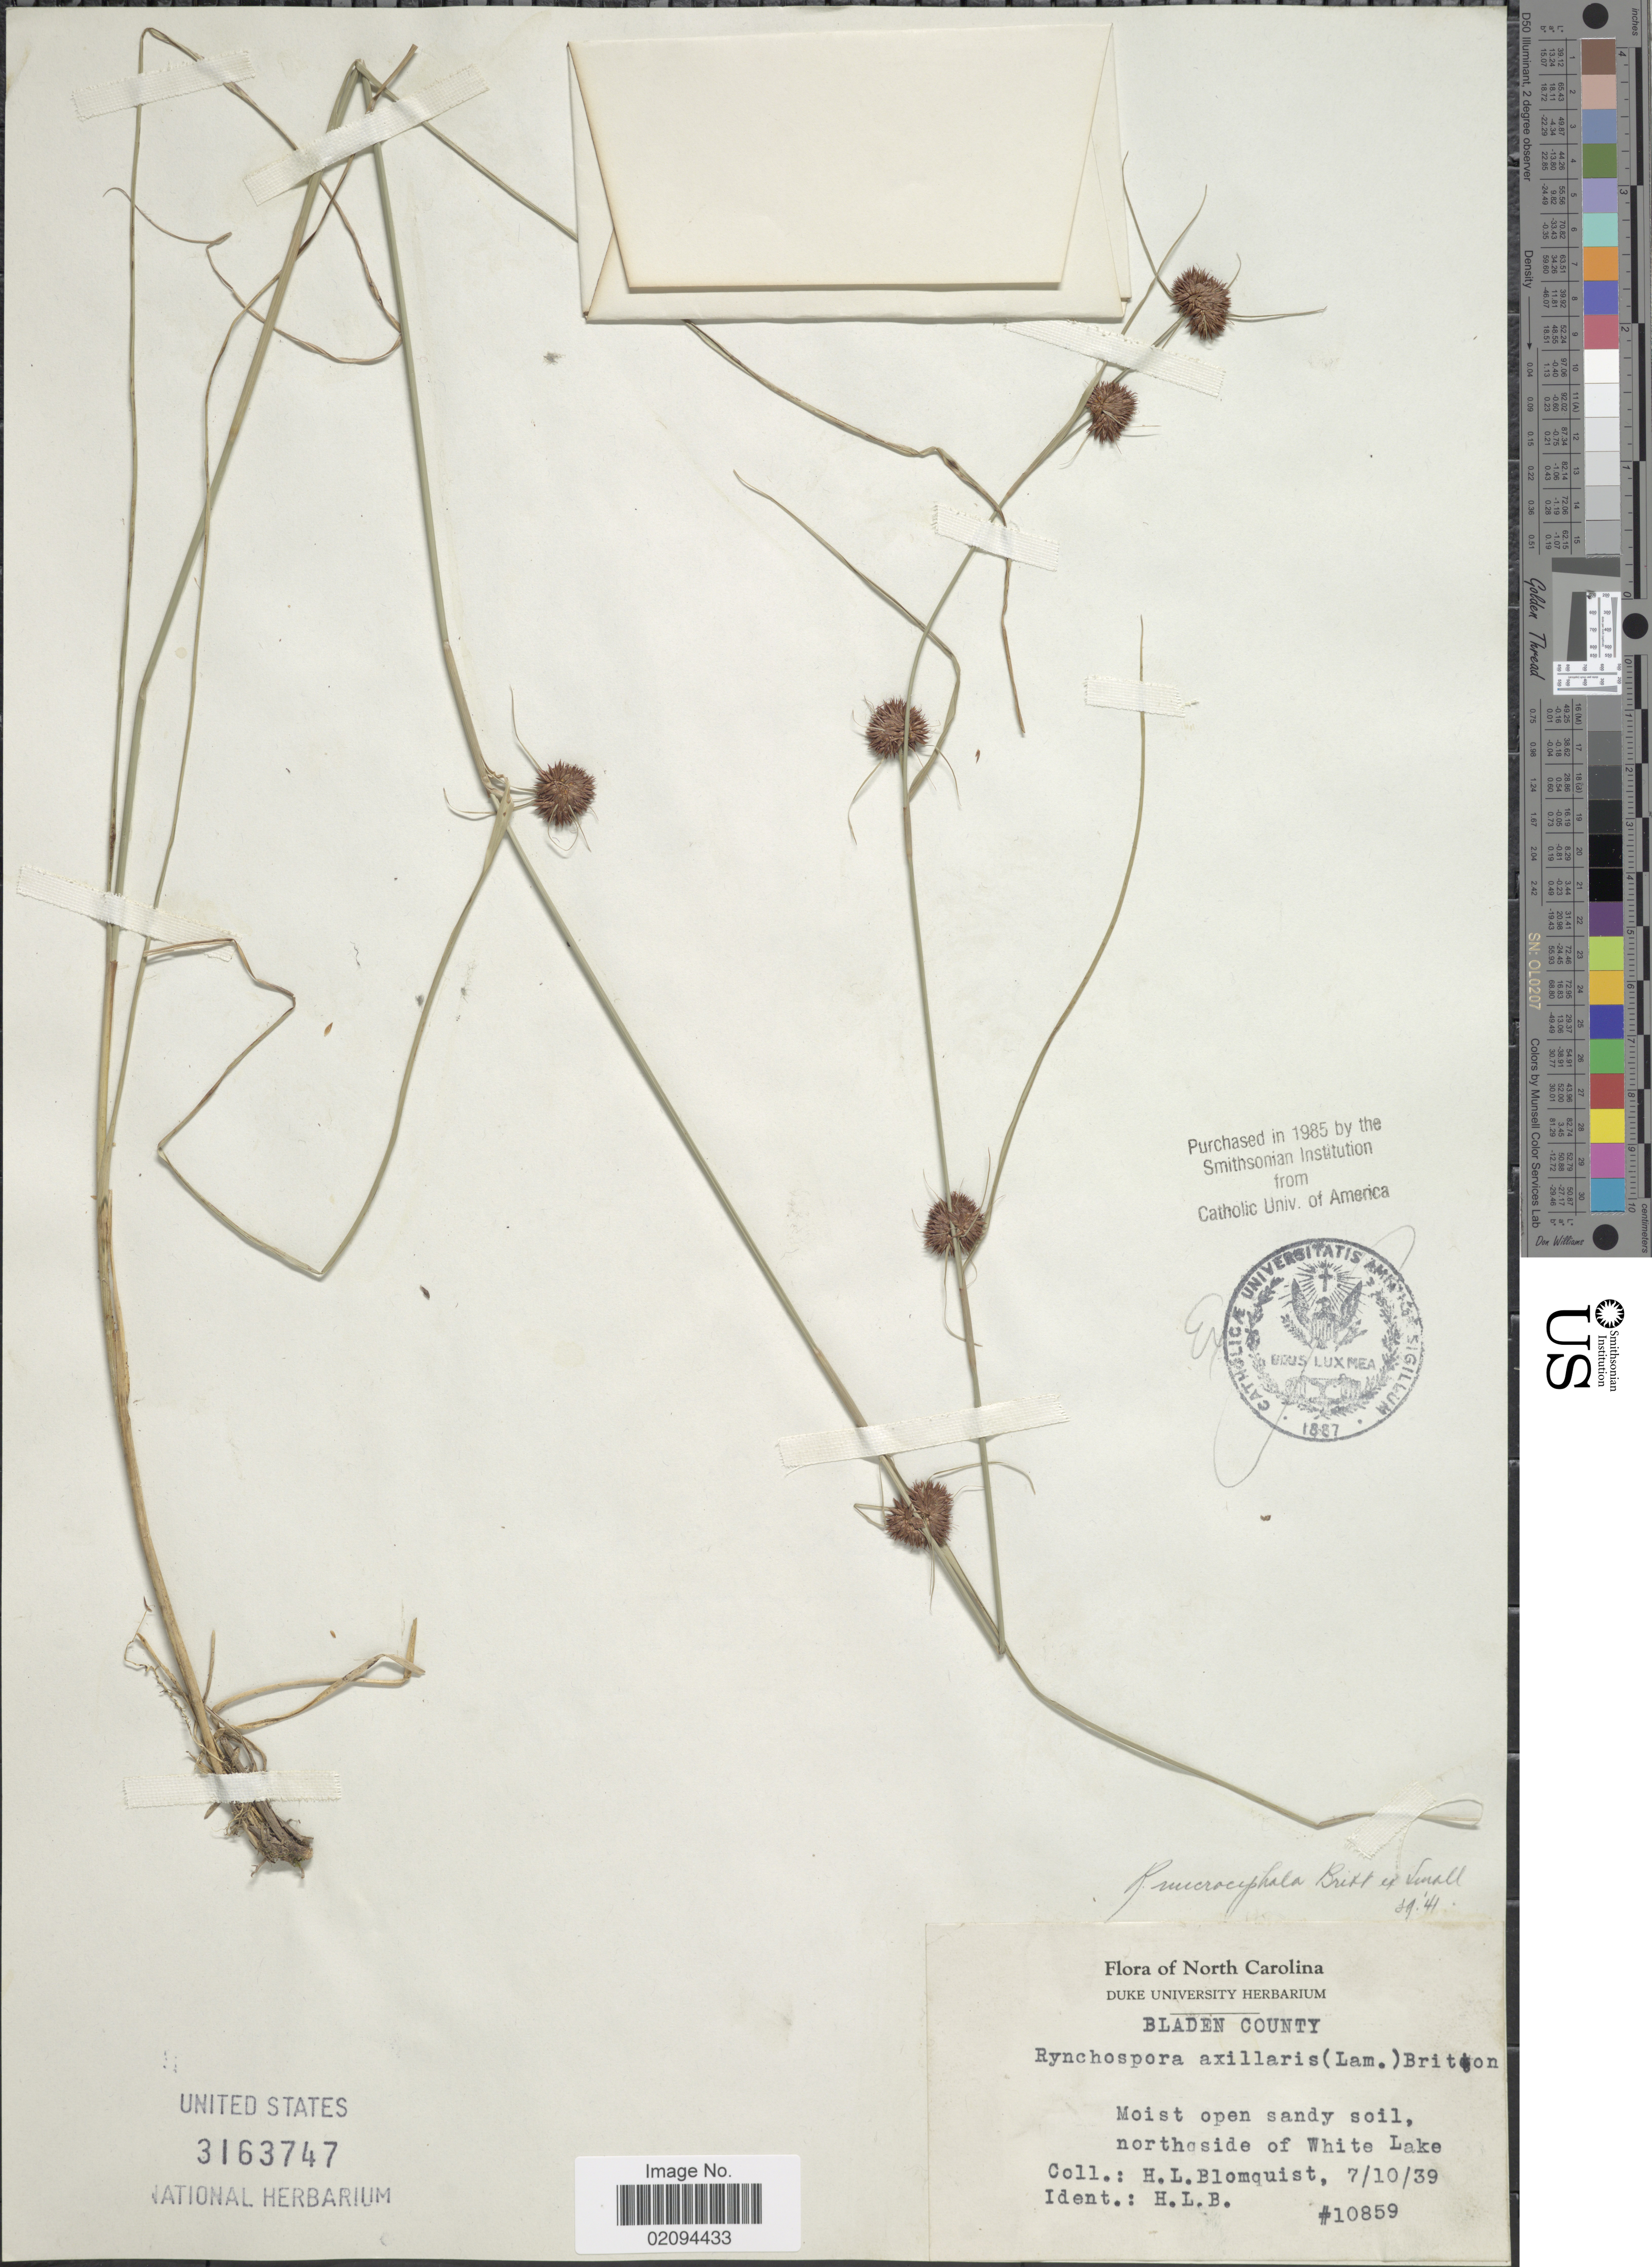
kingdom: Plantae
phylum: Tracheophyta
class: Liliopsida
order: Poales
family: Cyperaceae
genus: Rhynchospora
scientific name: Rhynchospora microcephala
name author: (Britton) Britton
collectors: H. Blomquist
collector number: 10859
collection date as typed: Transcribed d/m/y: 10/7/39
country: United States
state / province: North Carolina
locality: Bladen County. Moist open sandy soil. north side of White Lake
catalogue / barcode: US 3163747